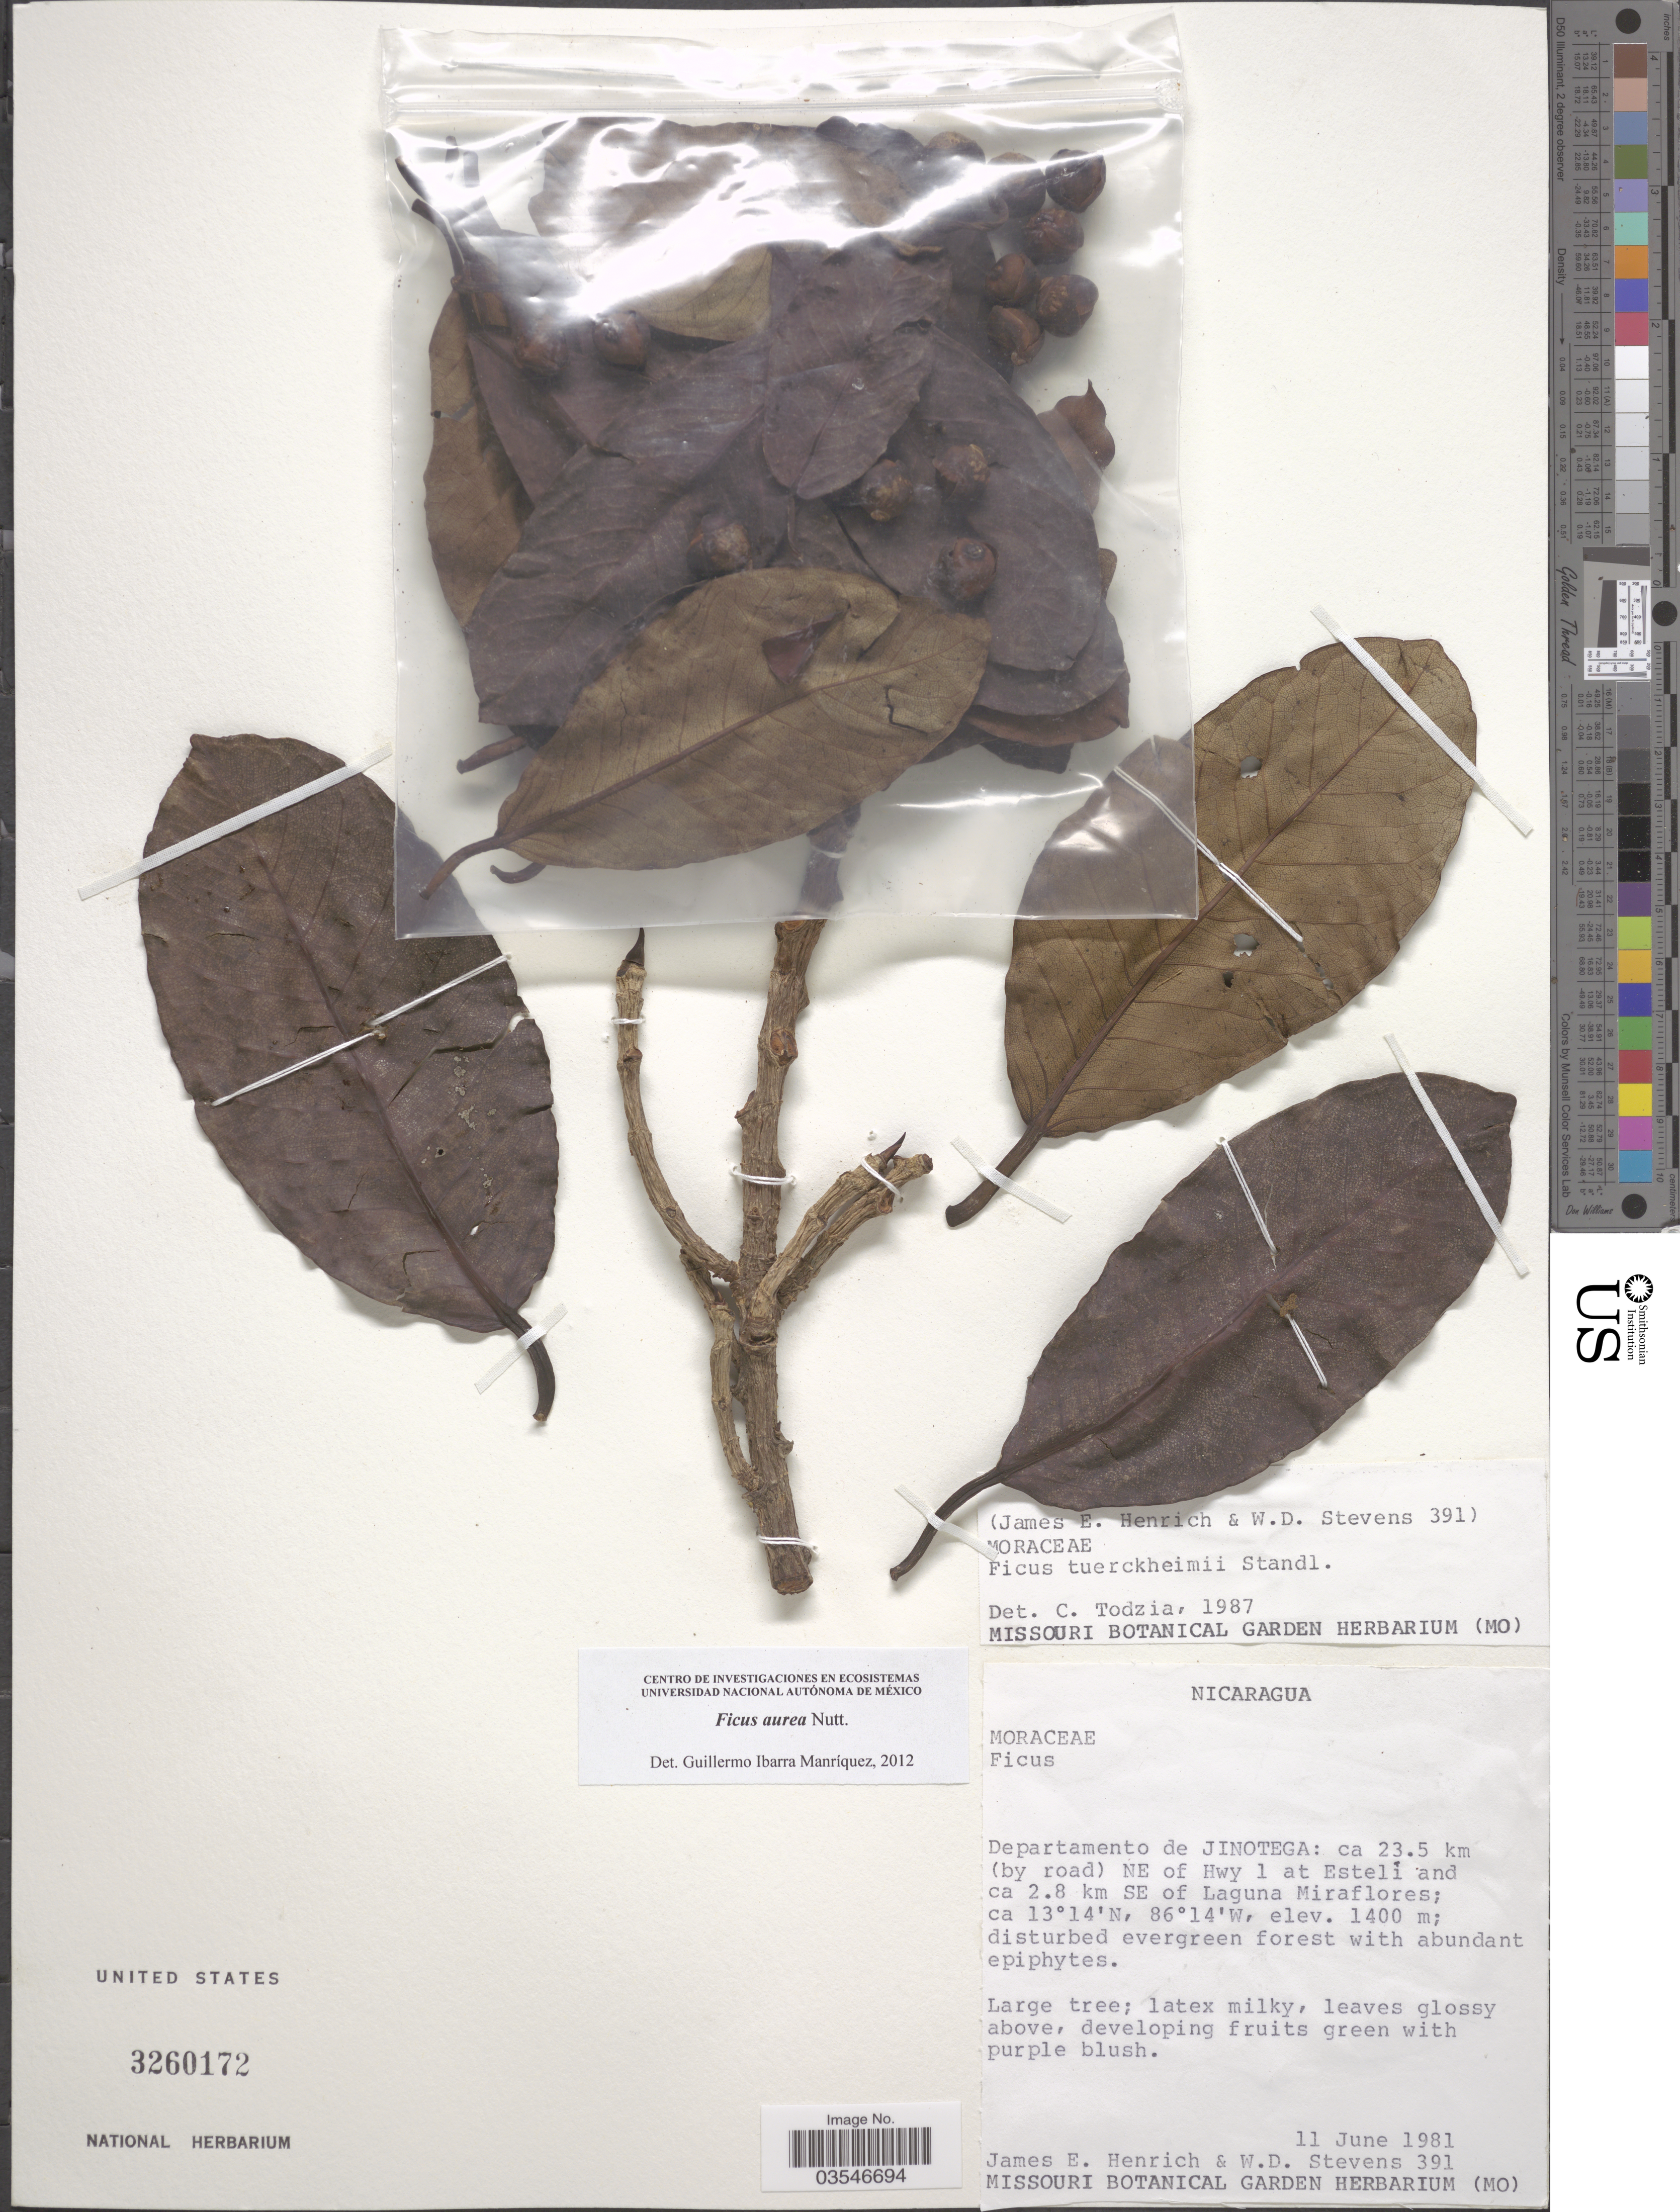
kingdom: Plantae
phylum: Tracheophyta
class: Magnoliopsida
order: Rosales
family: Moraceae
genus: Ficus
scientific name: Ficus aurea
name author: Nutt.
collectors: J. E. Henrich & W. D. Stevens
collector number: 391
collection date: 1981-06-11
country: Nicaragua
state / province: Jinotega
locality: Departamento de Jinotega: ca 23.5 km (by road) NE of Hwy 1 at Esteli and ca 2.8 km SE of Laguna Miraflores.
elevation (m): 1400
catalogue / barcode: US 3260172